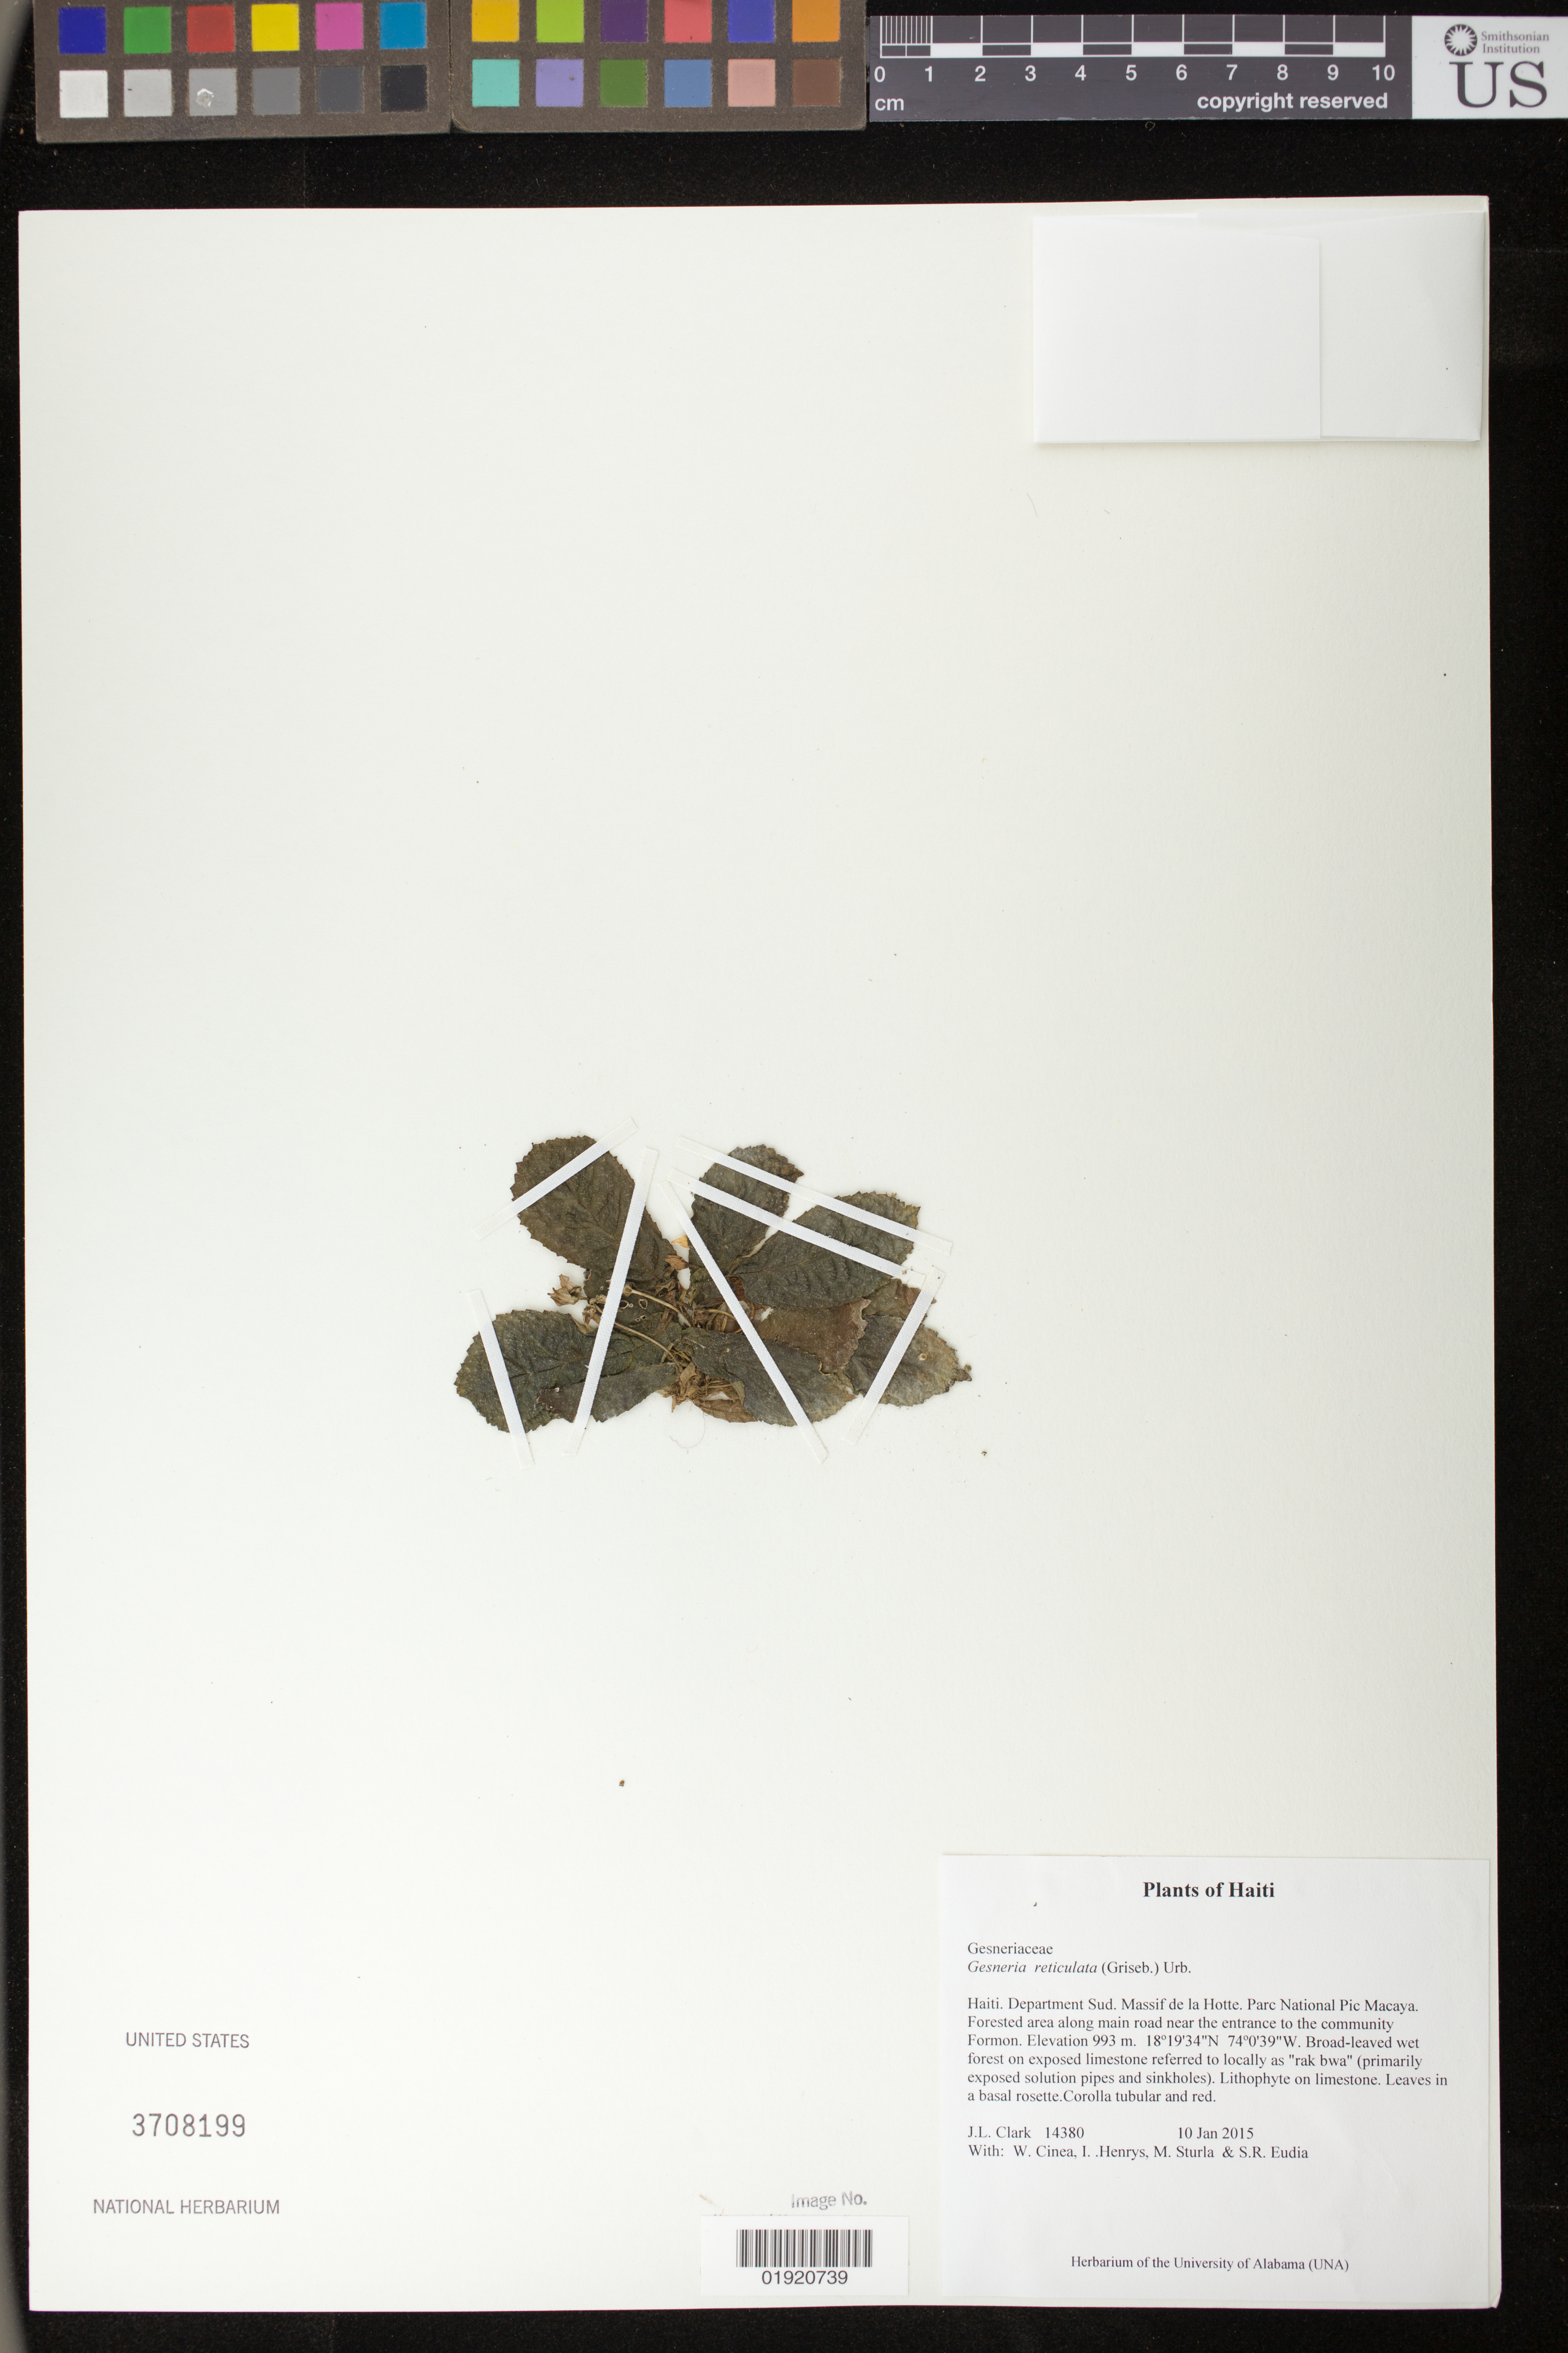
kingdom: Plantae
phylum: Tracheophyta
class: Magnoliopsida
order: Lamiales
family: Gesneriaceae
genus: Gesneria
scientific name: Gesneria reticulata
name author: (Griseb.) Urb.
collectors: J. L. Clark, W. Cinea, I. Henrys, M. Sturla & S. Eudia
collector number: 14380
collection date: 2015-01-10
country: Haiti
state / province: Sud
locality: Haiti. Department Sud. Massif de la Hotte. Parc National Pic Macaya. Forested area along main road near the entrance to the community Formon.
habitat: Broad-leaved wet forest on exposed limestone referred to lovally as "rak bwa" (primarily exposed solution pipes and sinkholes).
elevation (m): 993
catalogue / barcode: US 3708199